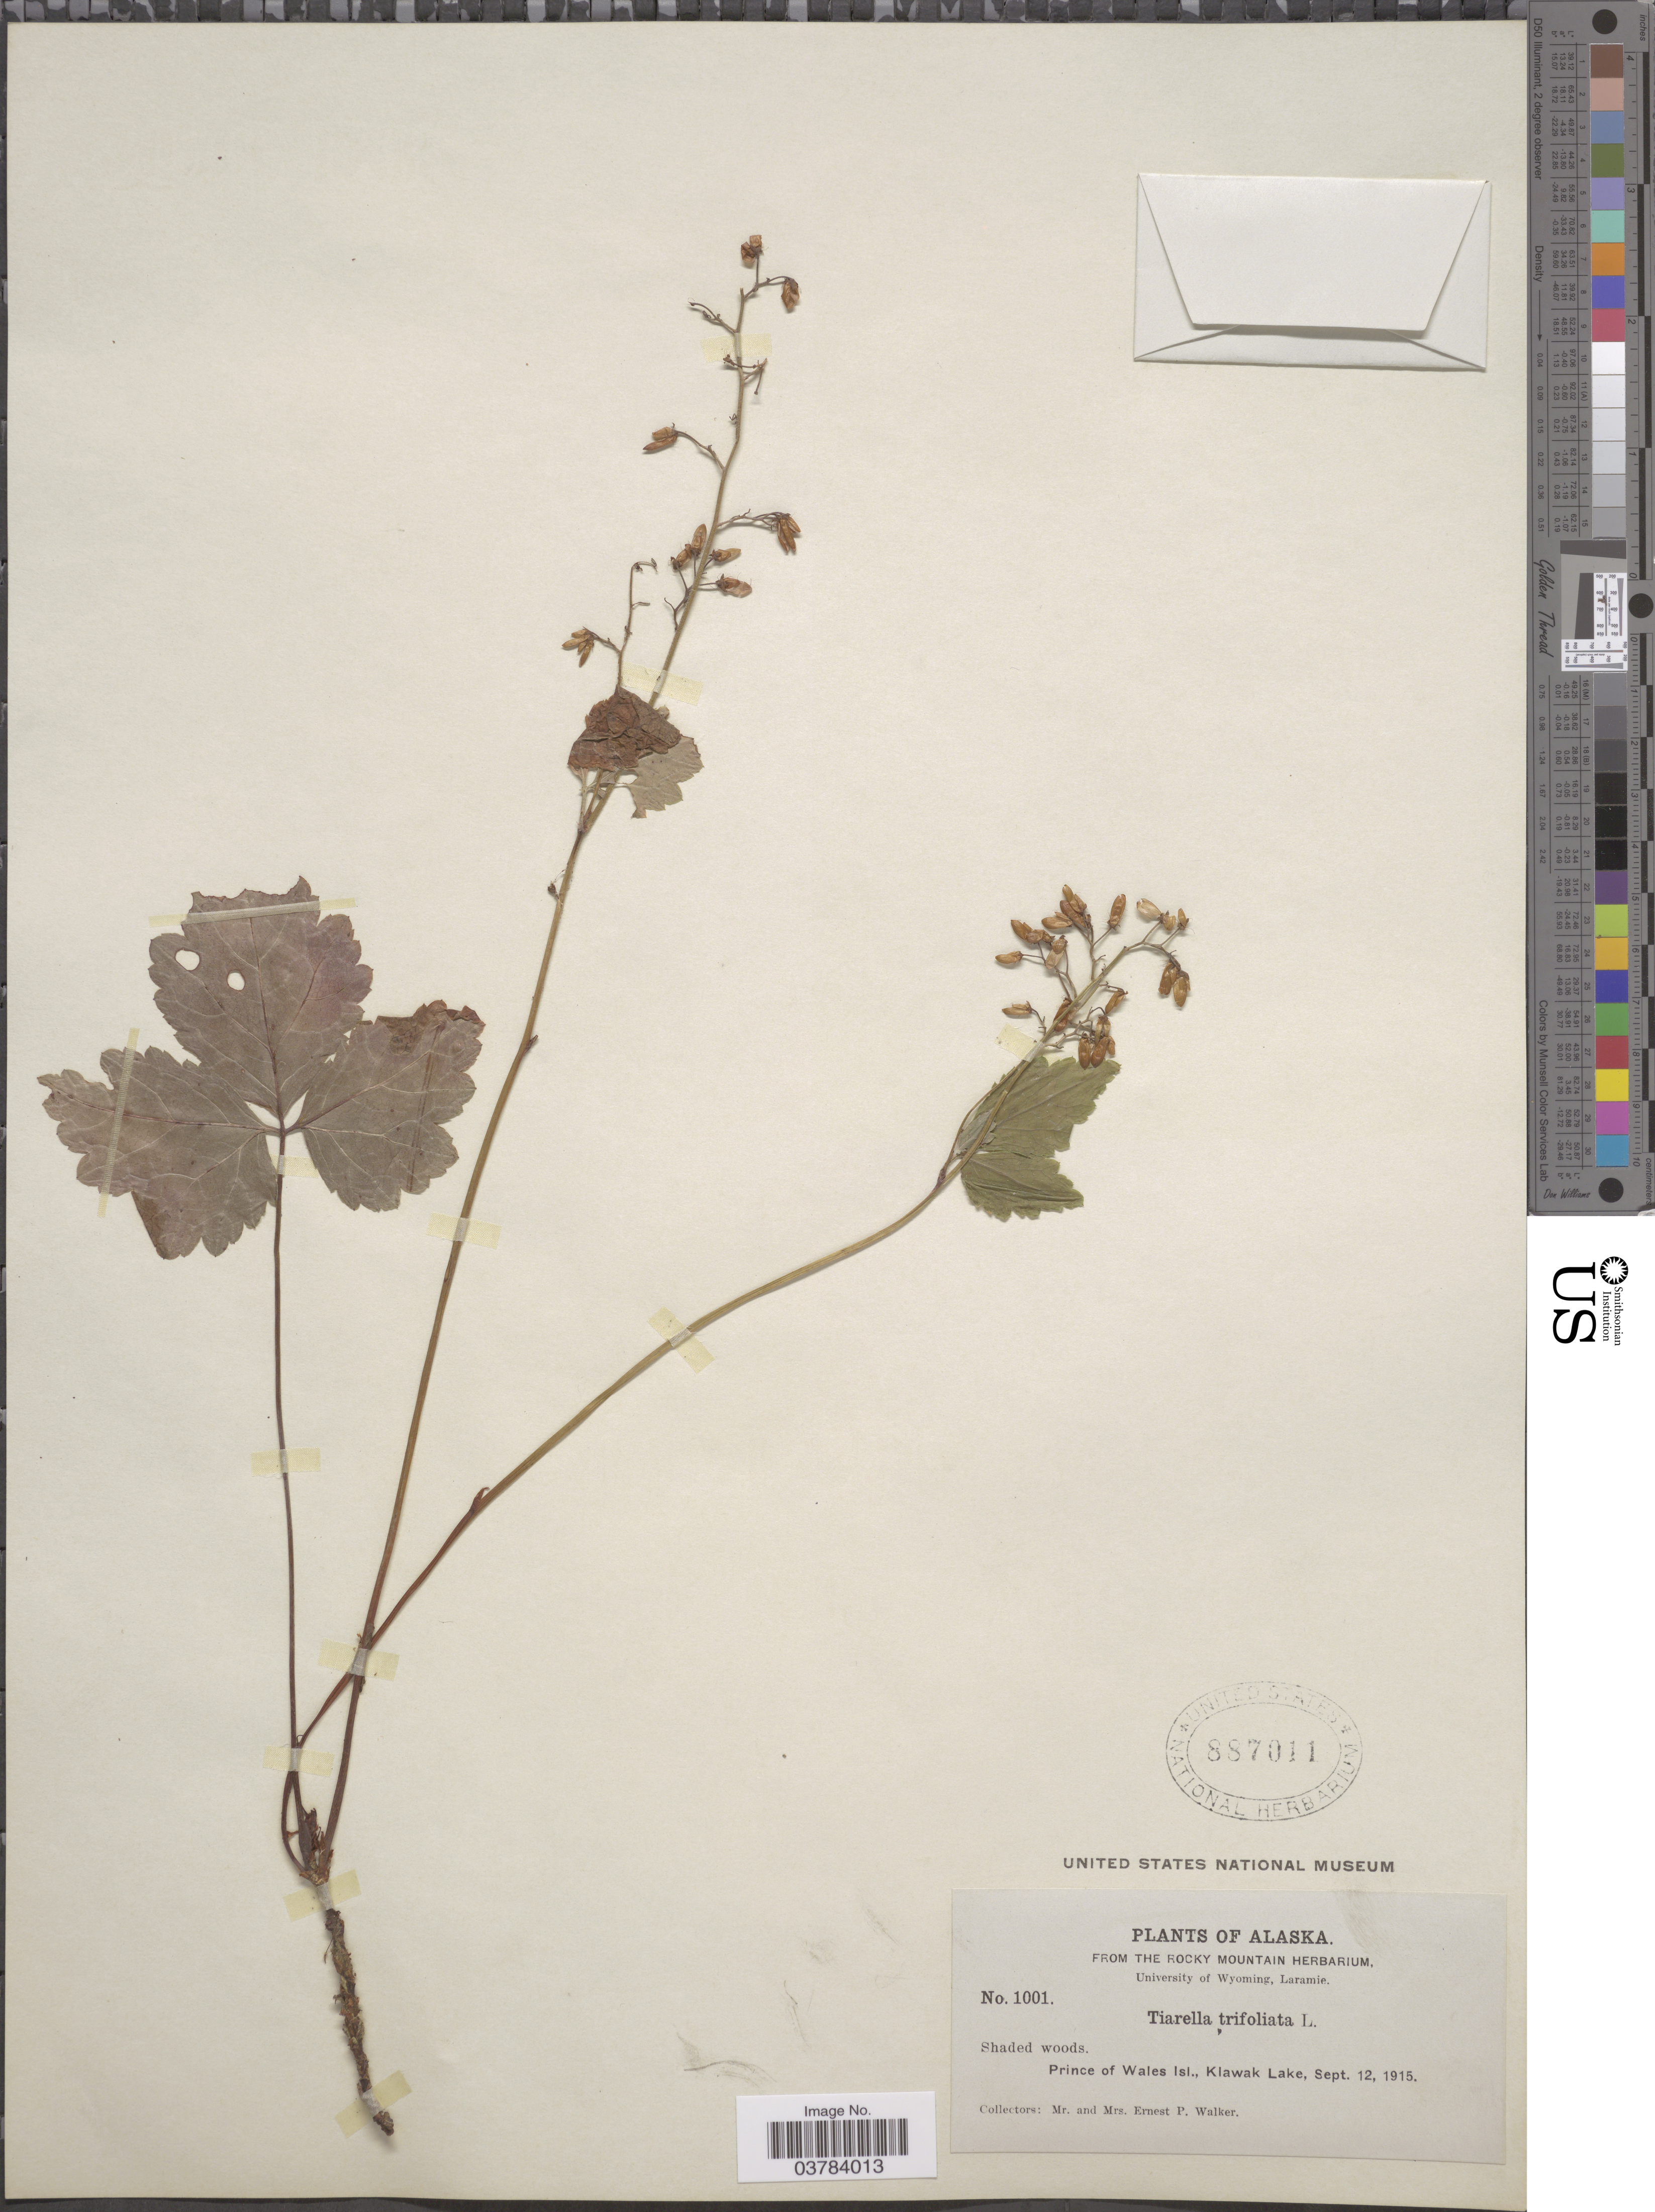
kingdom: Plantae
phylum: Tracheophyta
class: Magnoliopsida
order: Saxifragales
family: Saxifragaceae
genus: Tiarella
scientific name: Tiarella trifoliata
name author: L.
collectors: E. P. Walker & E. Walker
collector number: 1001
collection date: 1915-09-12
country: United States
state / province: Alaska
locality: Prince of Wales Isl., Klawak Lake.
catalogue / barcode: US 887011